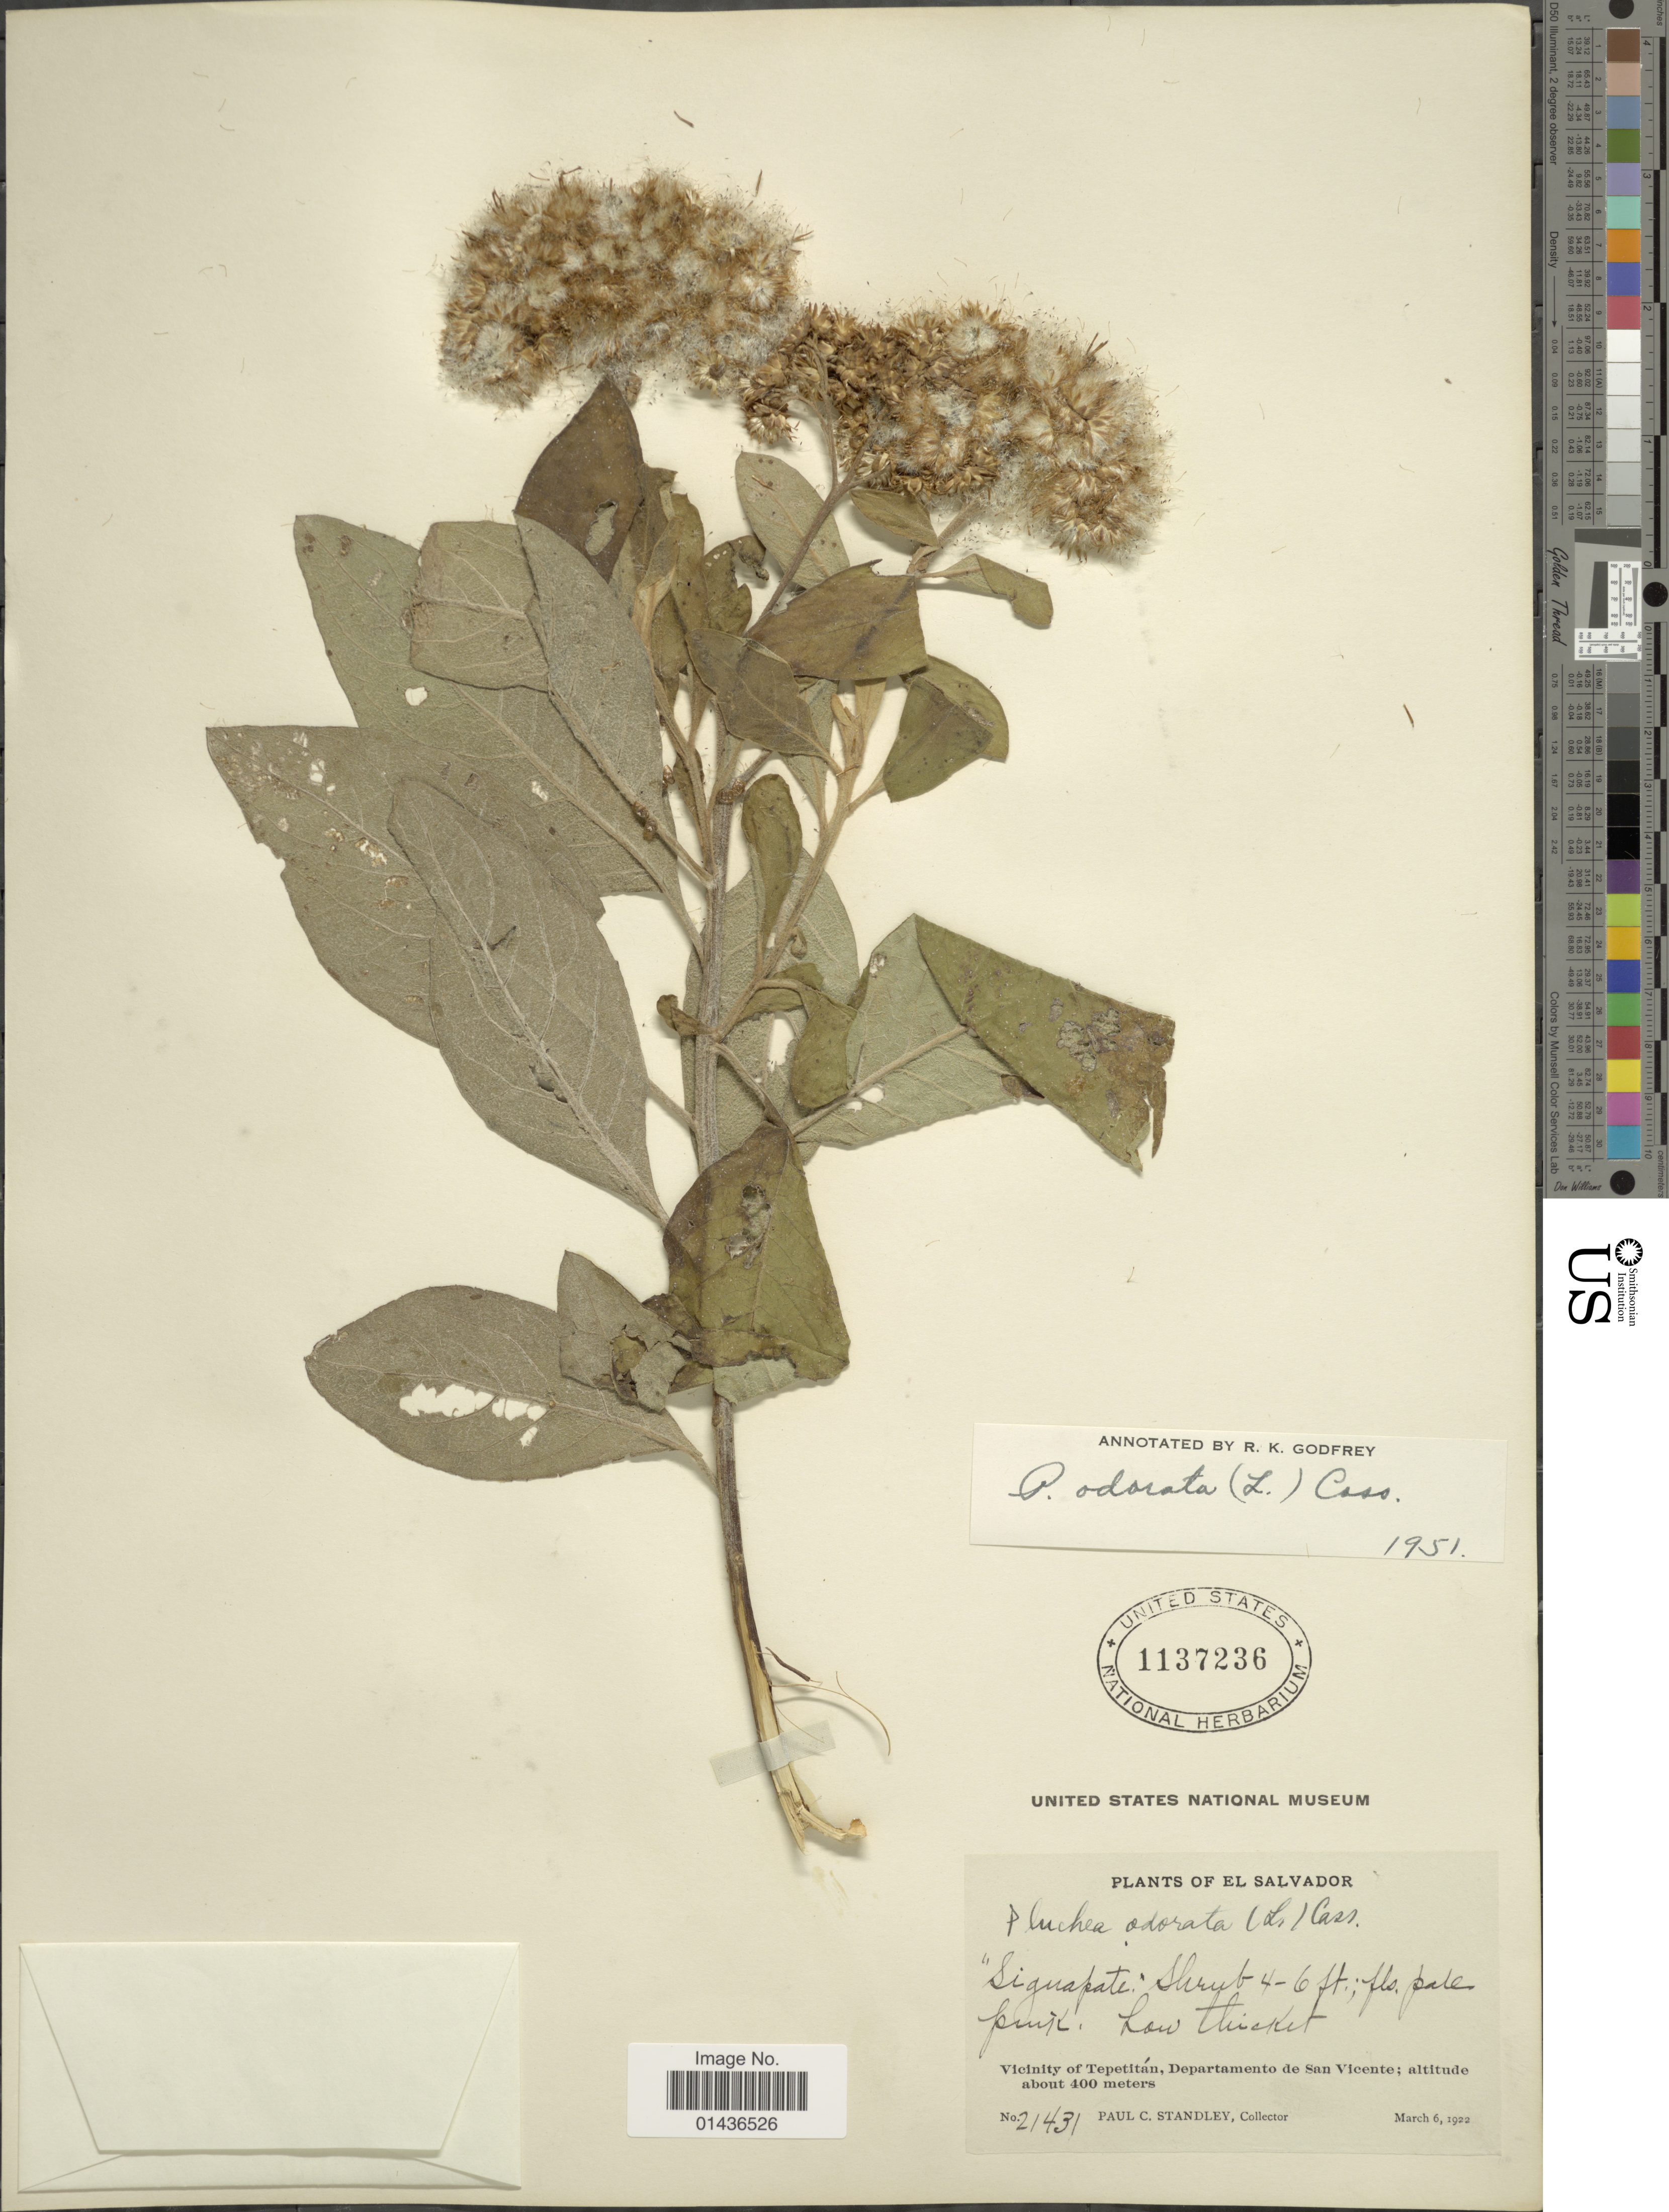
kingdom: Plantae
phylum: Tracheophyta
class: Magnoliopsida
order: Asterales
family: Asteraceae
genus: Pluchea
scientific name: Pluchea carolinensis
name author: (Jacq.) D. Don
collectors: P. C. Standley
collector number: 21431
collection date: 1922-03-06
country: El Salvador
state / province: San Vincente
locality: Vicinity of Tepetitan, Departamento de San Vicente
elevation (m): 400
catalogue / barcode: US 1137236